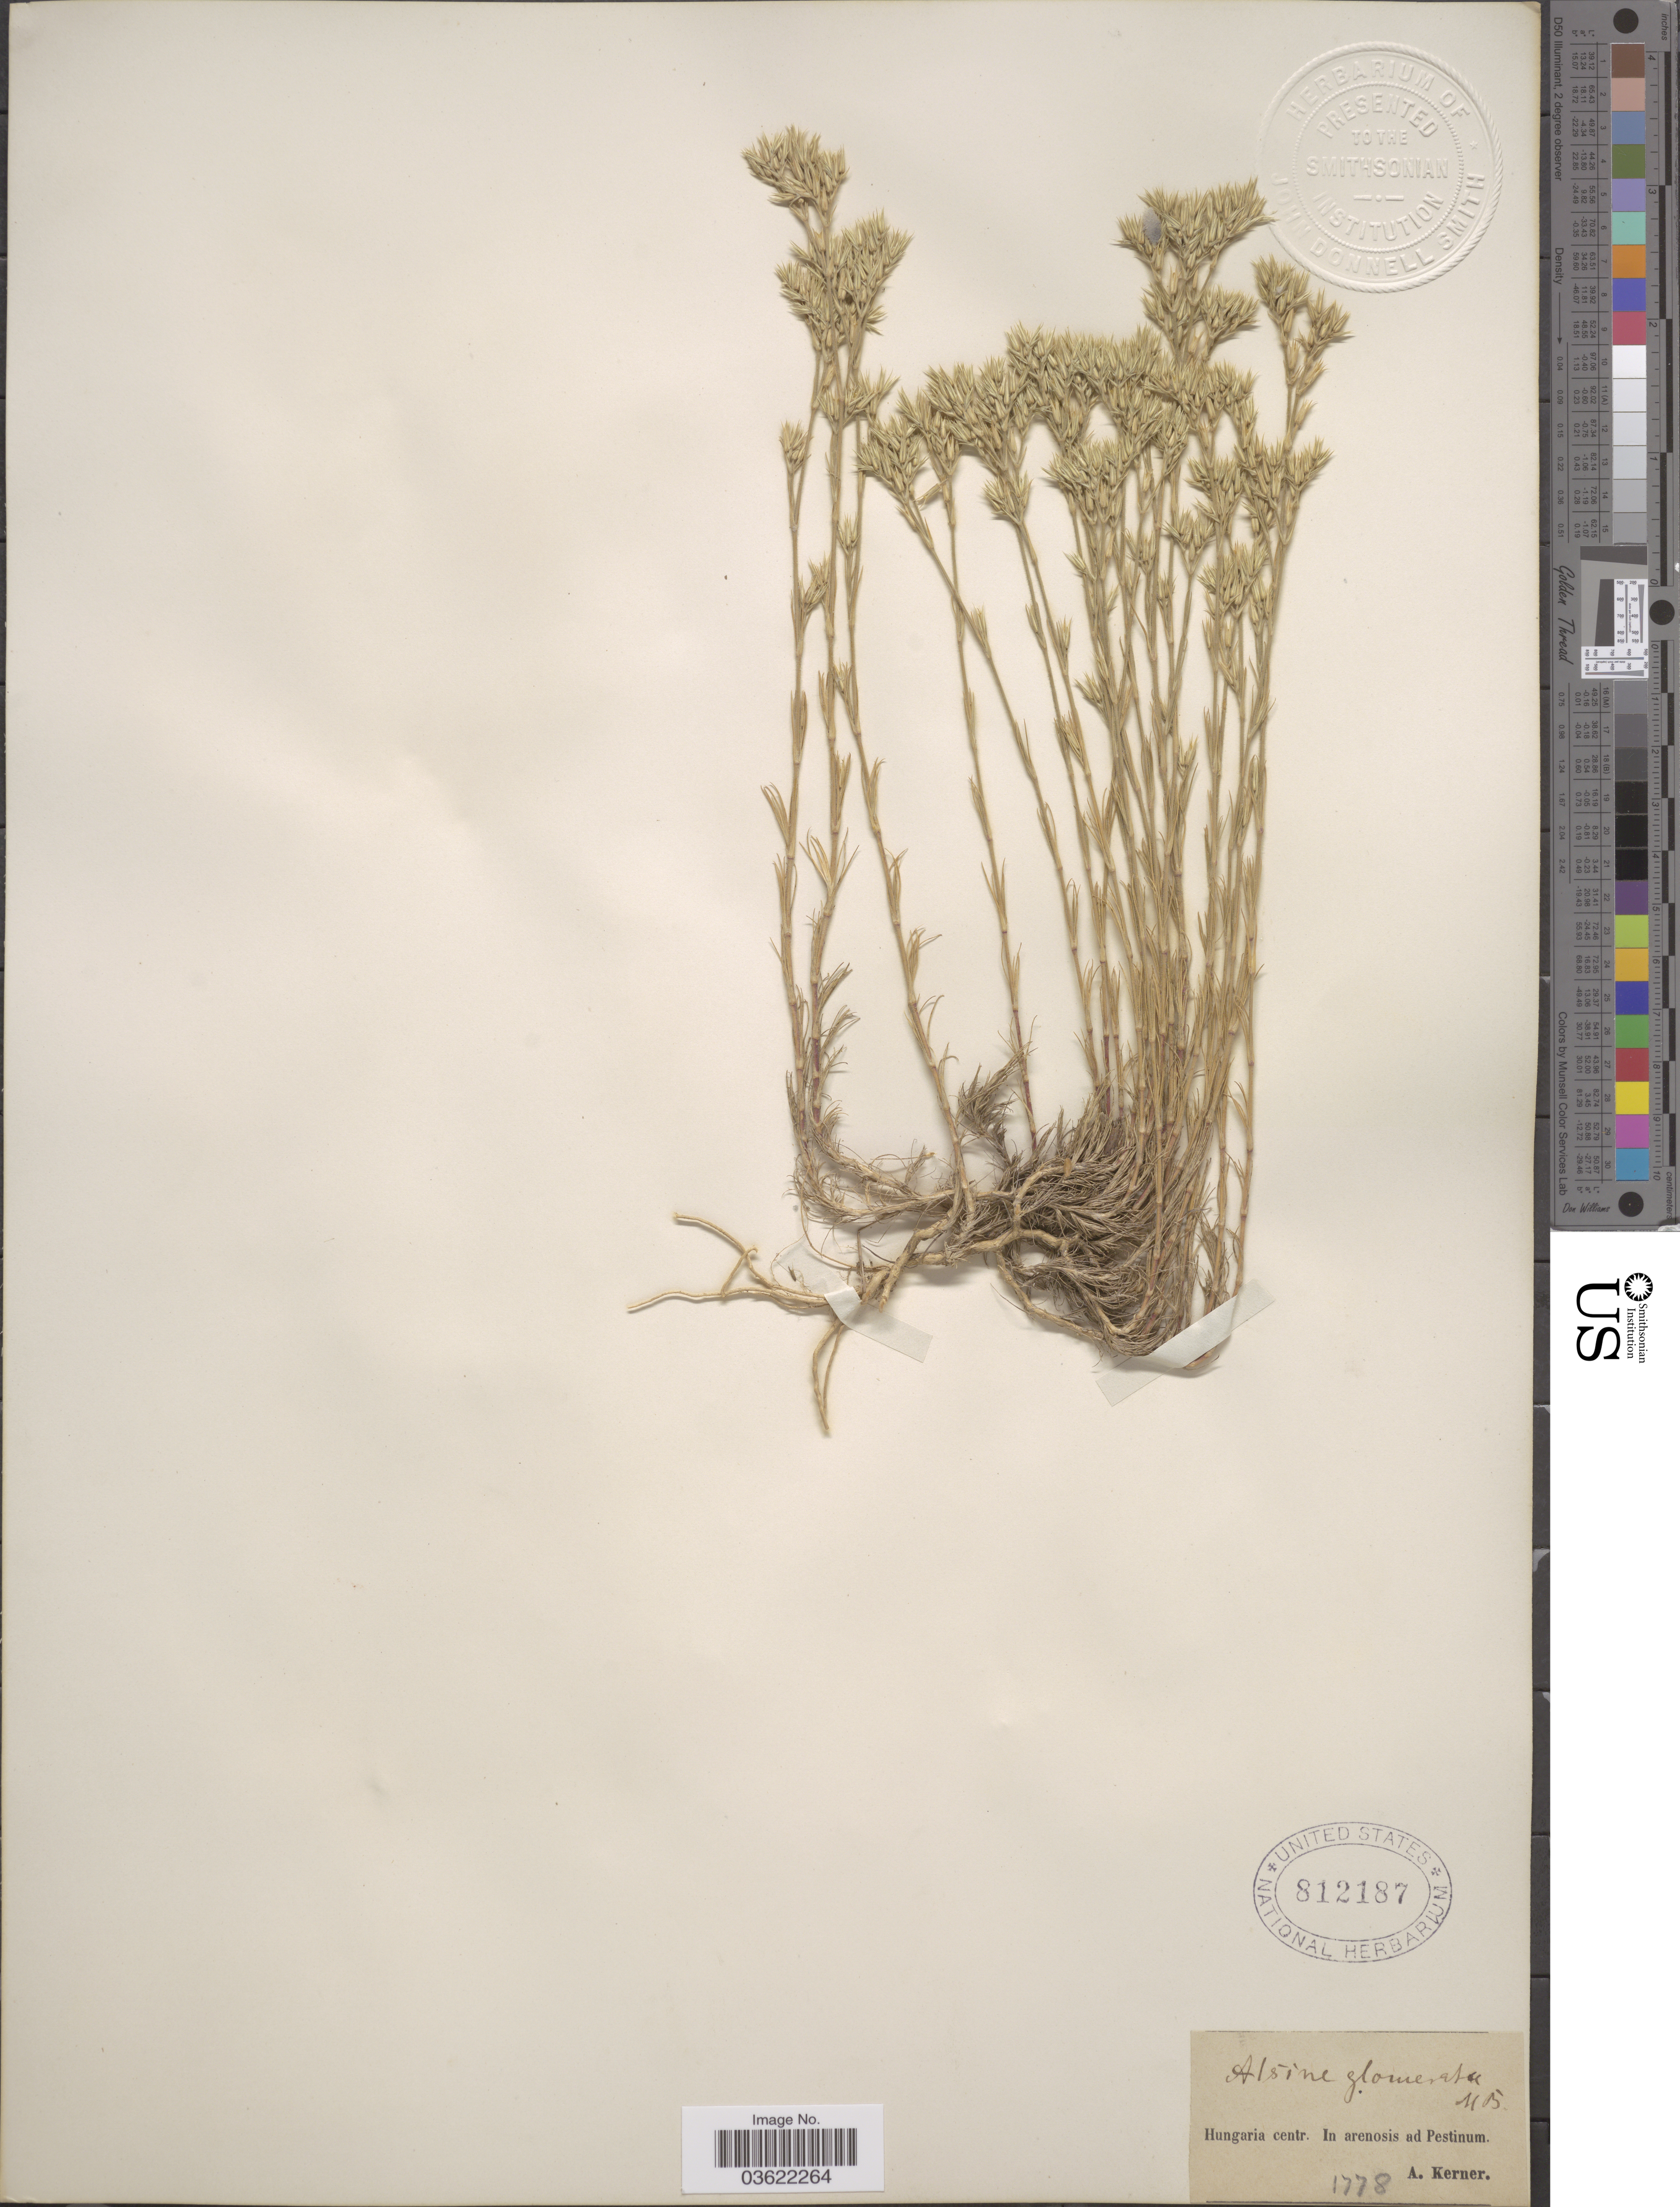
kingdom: Plantae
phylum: Tracheophyta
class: Magnoliopsida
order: Caryophyllales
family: Caryophyllaceae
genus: Arenaria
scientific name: Arenaria glomerata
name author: M. Bieb.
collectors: A. Kerner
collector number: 1778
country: Hungary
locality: Hungaria centr. In arenosis ad Pestinum.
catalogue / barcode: US 812187